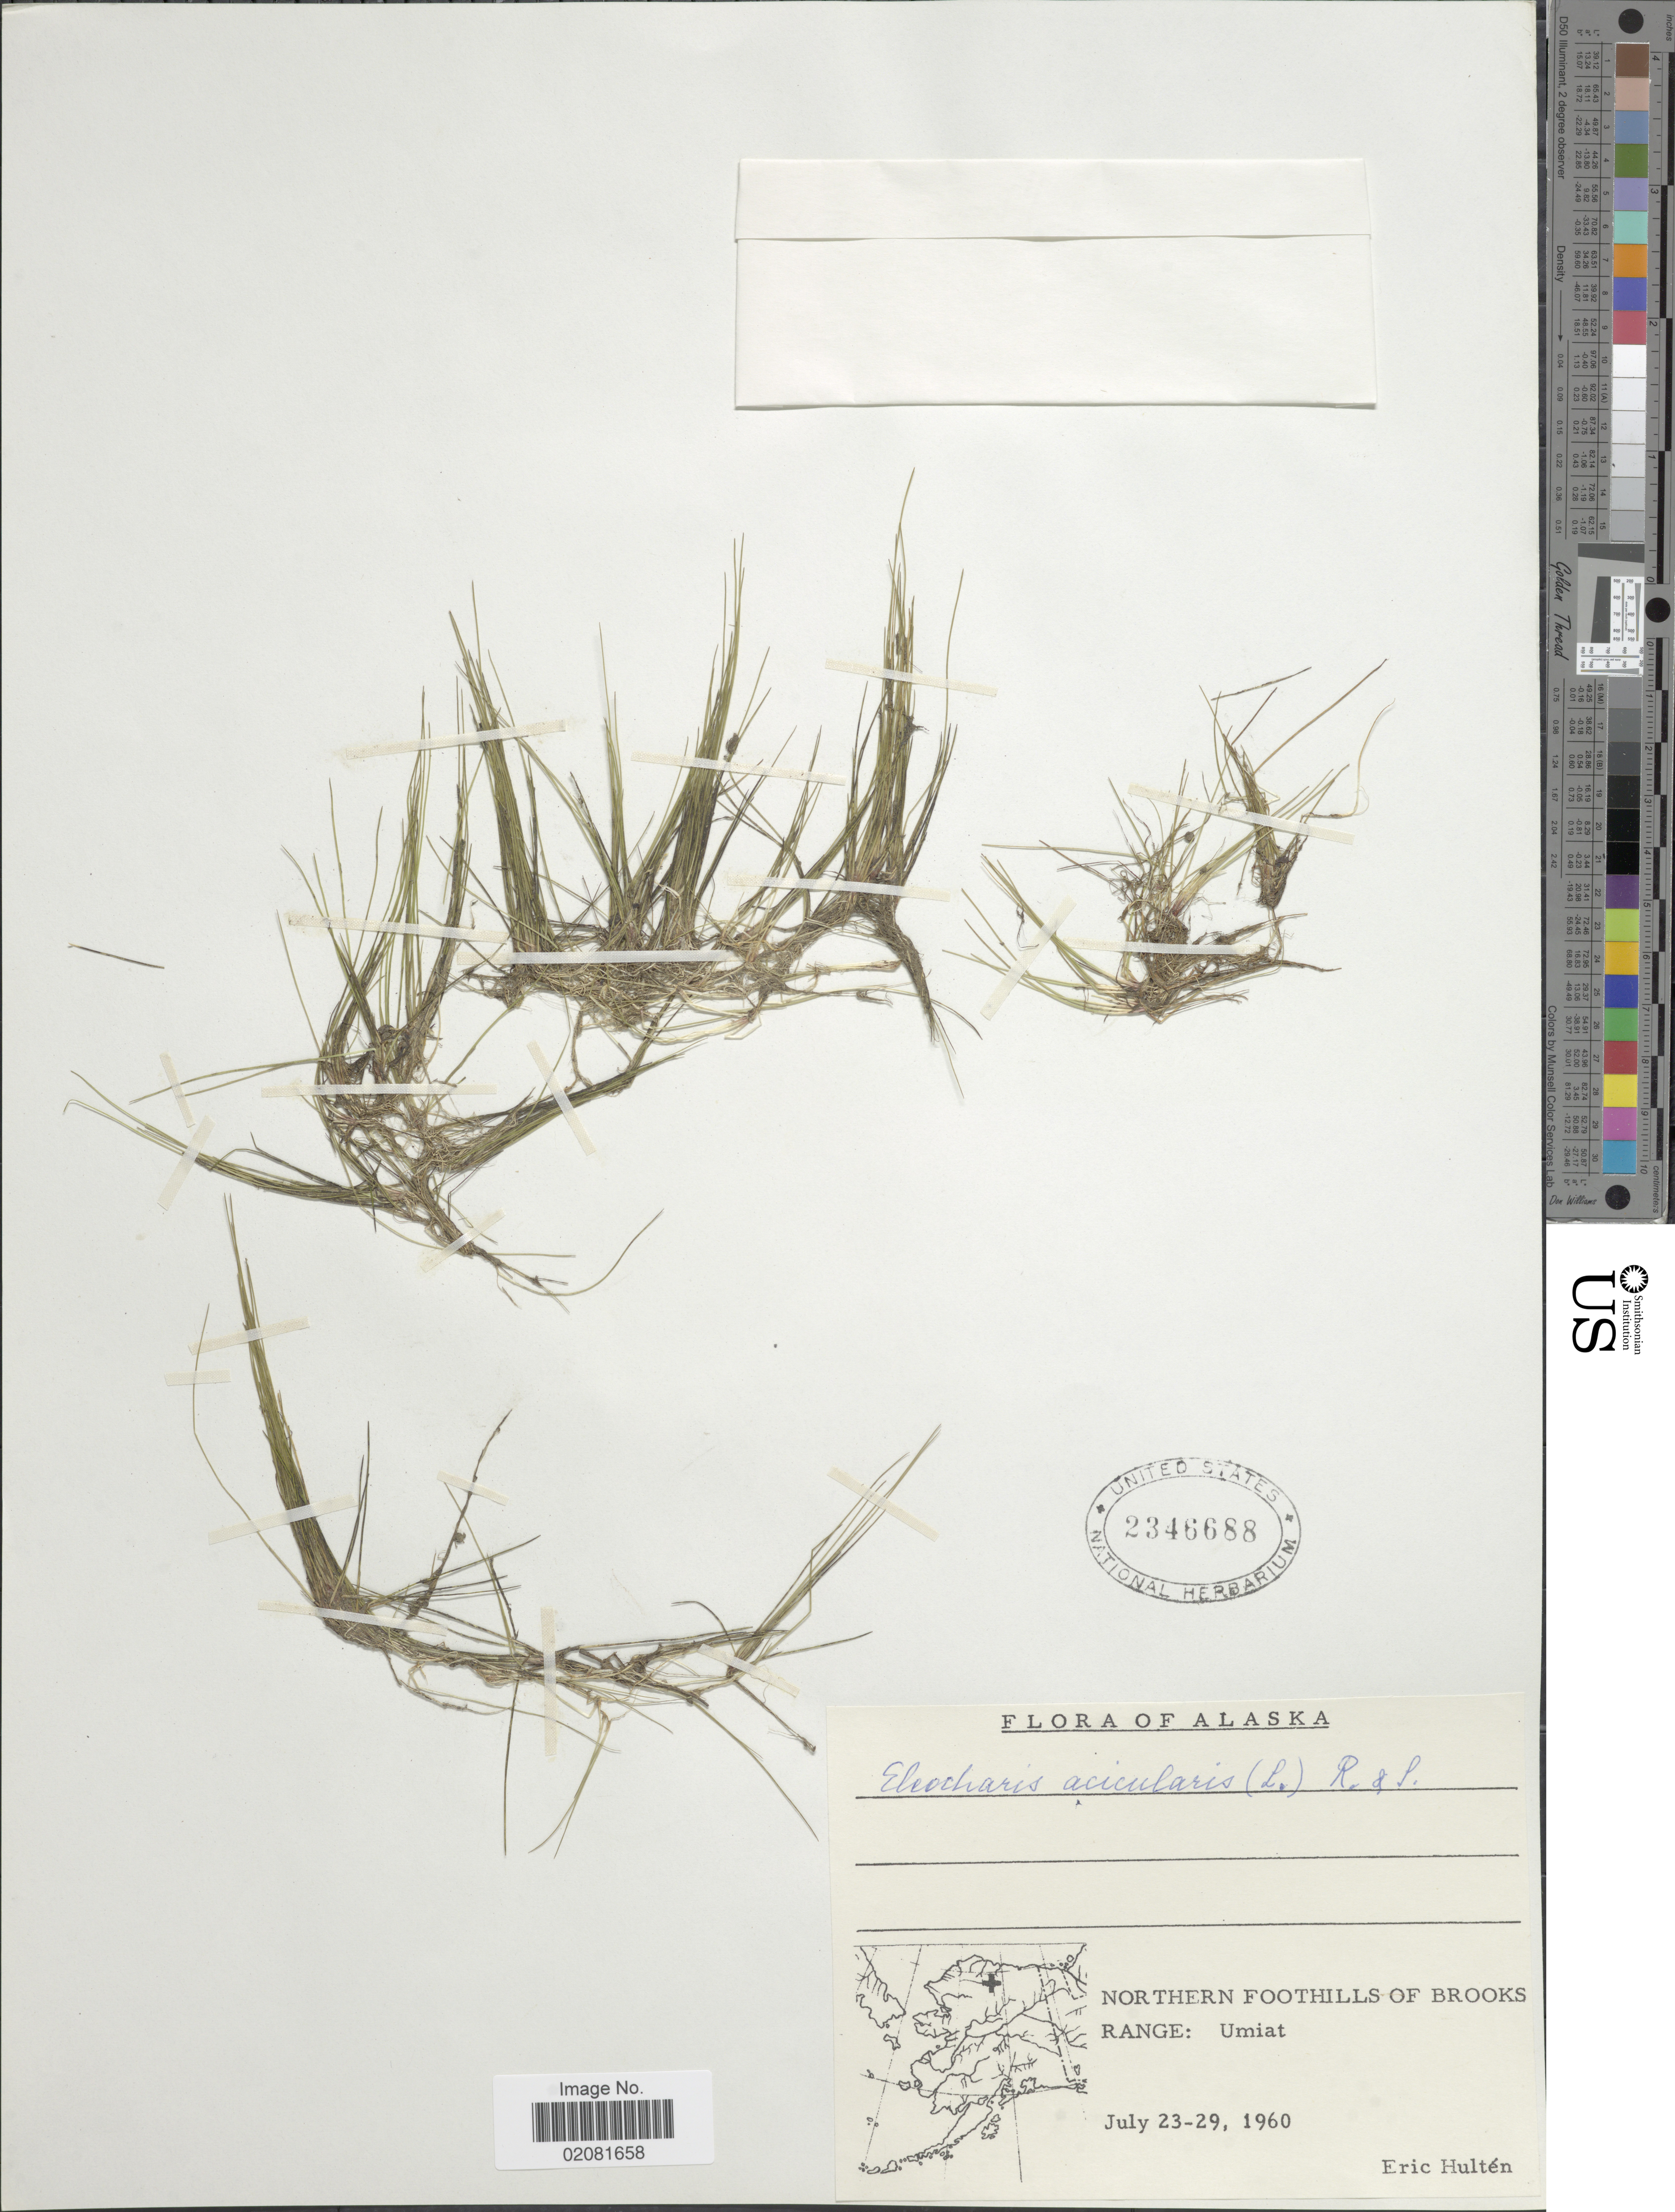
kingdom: Plantae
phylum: Tracheophyta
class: Liliopsida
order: Poales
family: Cyperaceae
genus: Eleocharis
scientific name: Eleocharis acicularis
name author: (L.) Roem. & Schult.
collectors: E. G. Hultén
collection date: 1960-07-23/1960-07-29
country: United States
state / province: Alaska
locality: Northern Foothills of Brooks Range: Umiat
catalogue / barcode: US 2346688